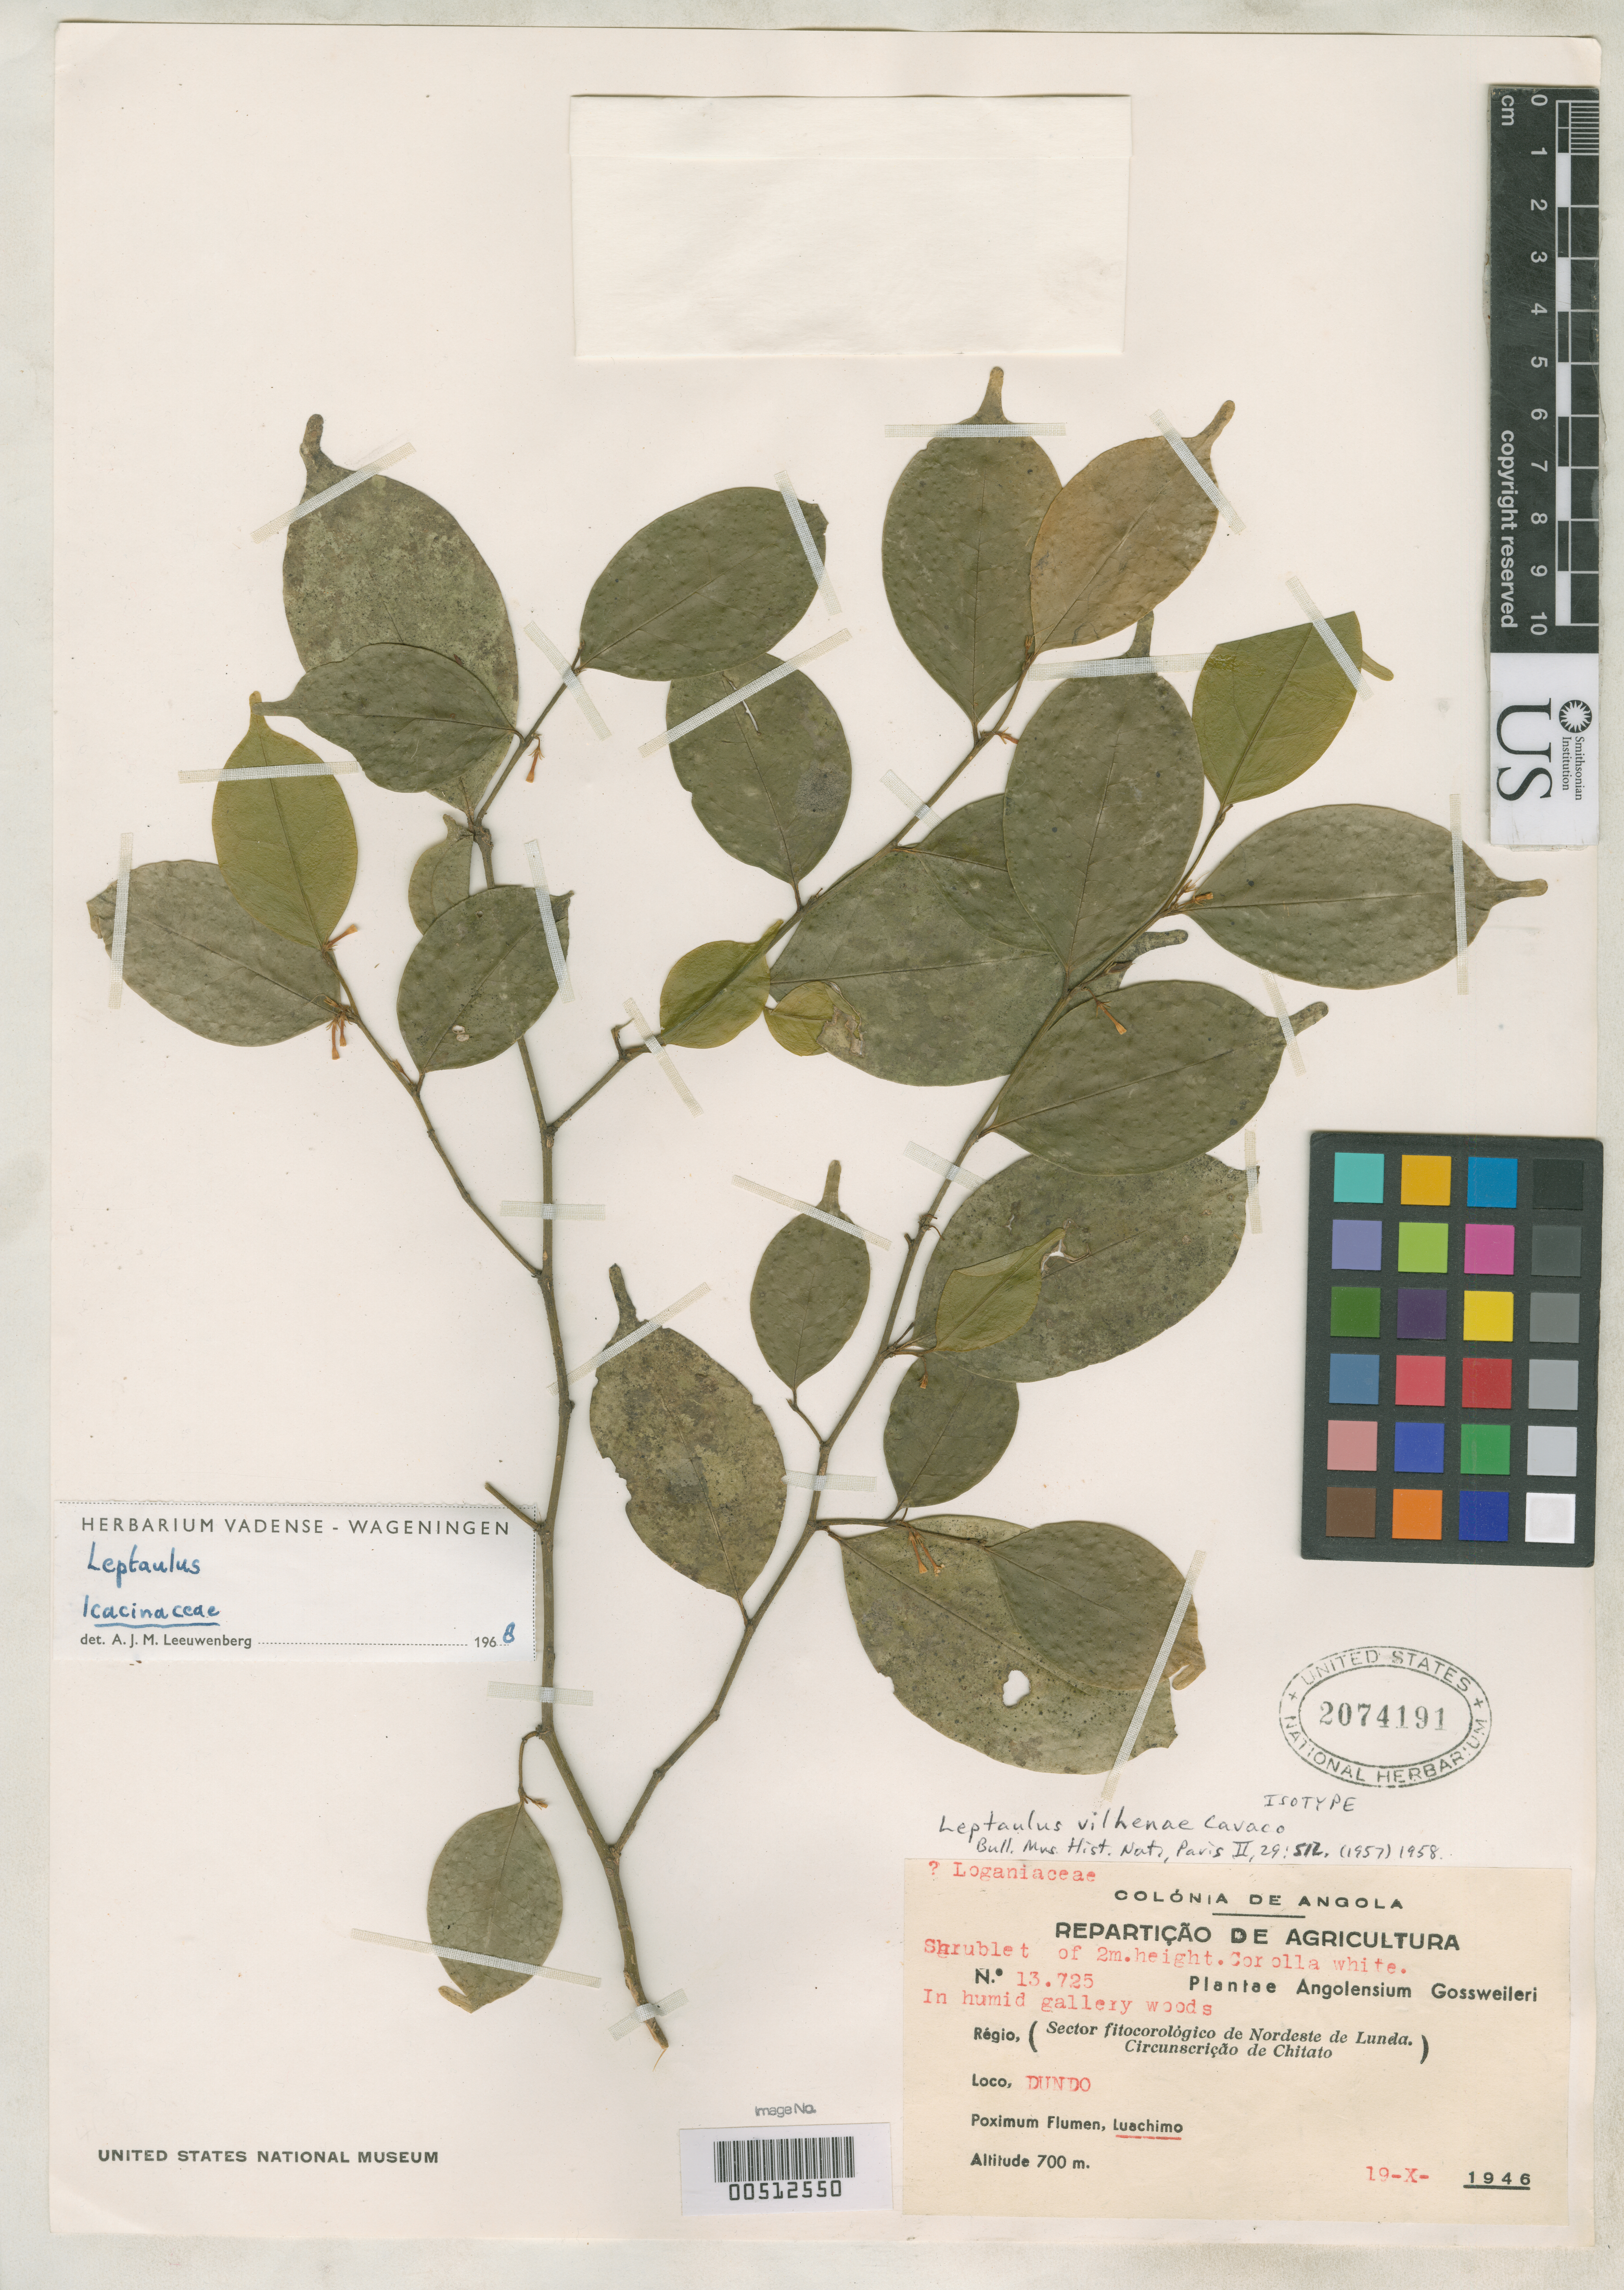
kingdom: Plantae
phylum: Tracheophyta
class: Magnoliopsida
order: Cardiopteridales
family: Cardiopteridaceae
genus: Leptaulus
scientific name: Leptaulus vilhenae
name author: Cavaco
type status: Isotype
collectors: J. Gossweiler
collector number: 13725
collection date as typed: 19 Oct 1946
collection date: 1946-10-19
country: Angola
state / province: Lunda Norte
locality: Dundo, sector fitocorogico de nordeste de Lunda, circunscricao de Chitato, bank of river.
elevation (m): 700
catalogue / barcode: US 2074191